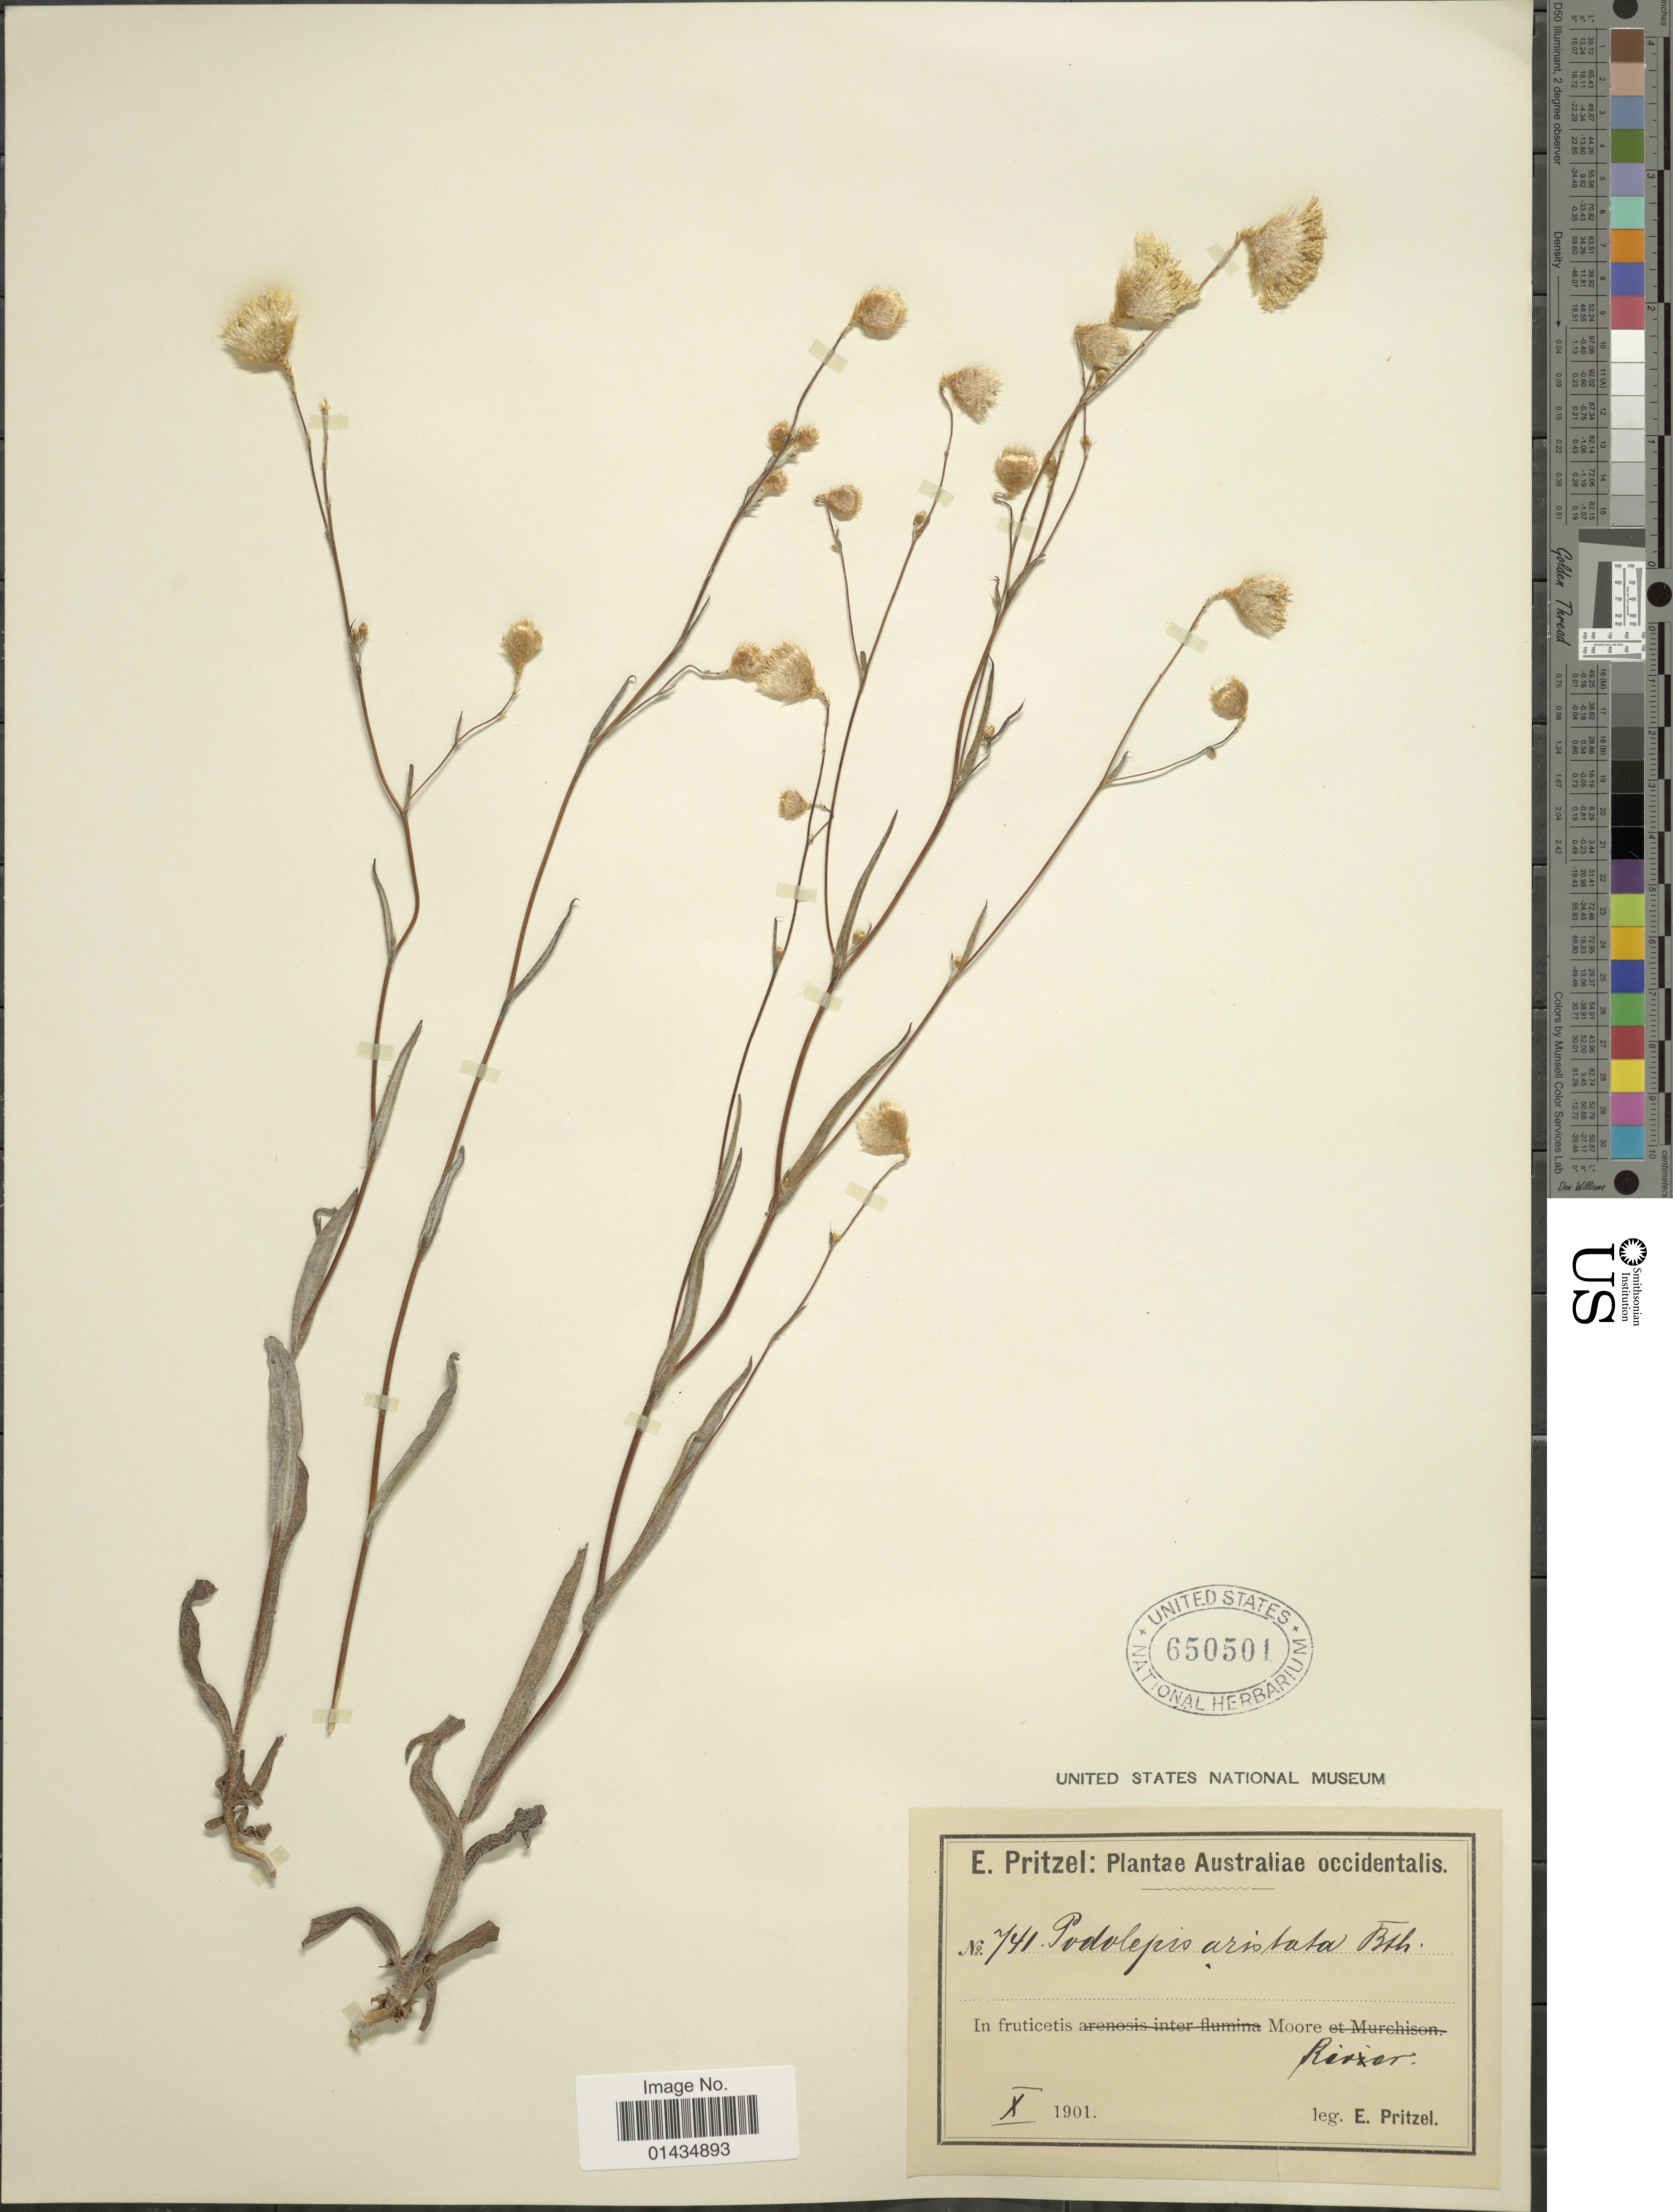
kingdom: Plantae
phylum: Tracheophyta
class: Magnoliopsida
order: Asterales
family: Asteraceae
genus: Podolepis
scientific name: Podolepis aristata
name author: Benth.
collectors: E. G. Pritzel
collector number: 741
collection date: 1901-10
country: Australia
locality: Australiae occidentalis, in fructicetis Moore River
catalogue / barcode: US 650501